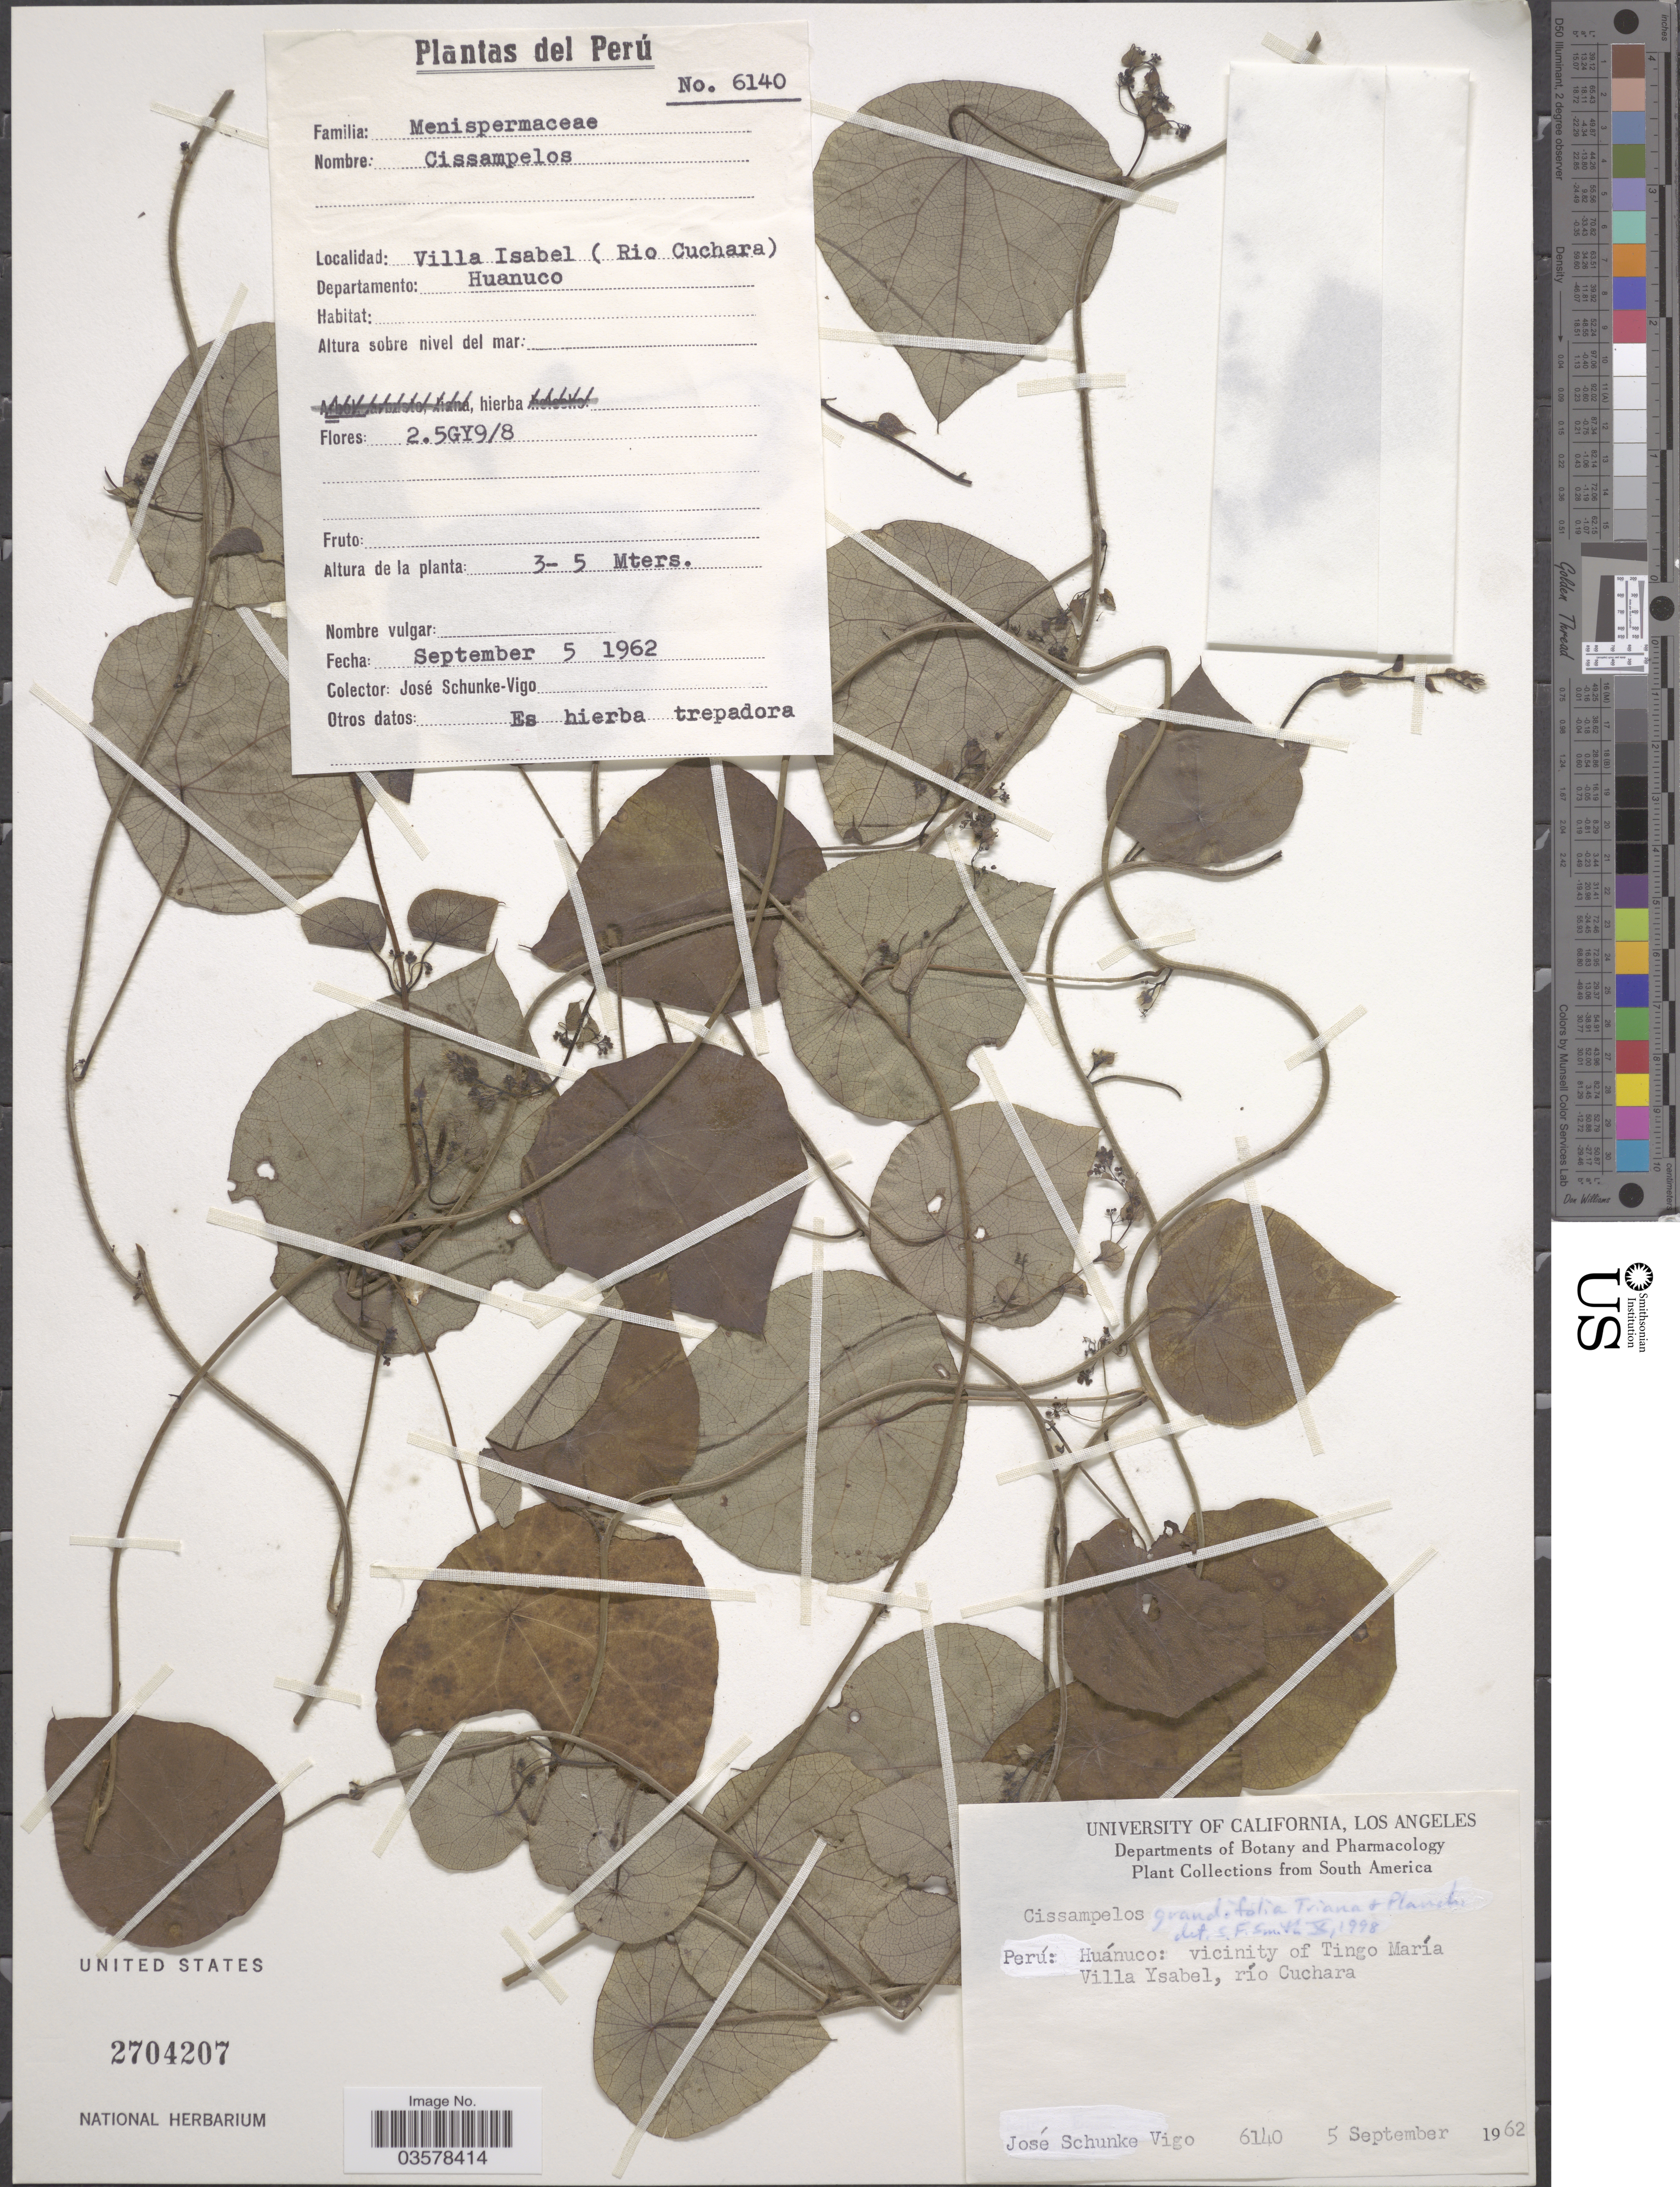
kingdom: Plantae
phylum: Tracheophyta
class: Magnoliopsida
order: Ranunculales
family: Menispermaceae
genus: Cissampelos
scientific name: Cissampelos sp.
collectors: J. Schunke Vigo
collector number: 6140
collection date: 1962-09-05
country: Peru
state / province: Huánuco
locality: Vicinity of Tingo María, Villa Ysabel, río Cuchara. Departamento: Huanuco.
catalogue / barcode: US 2704207